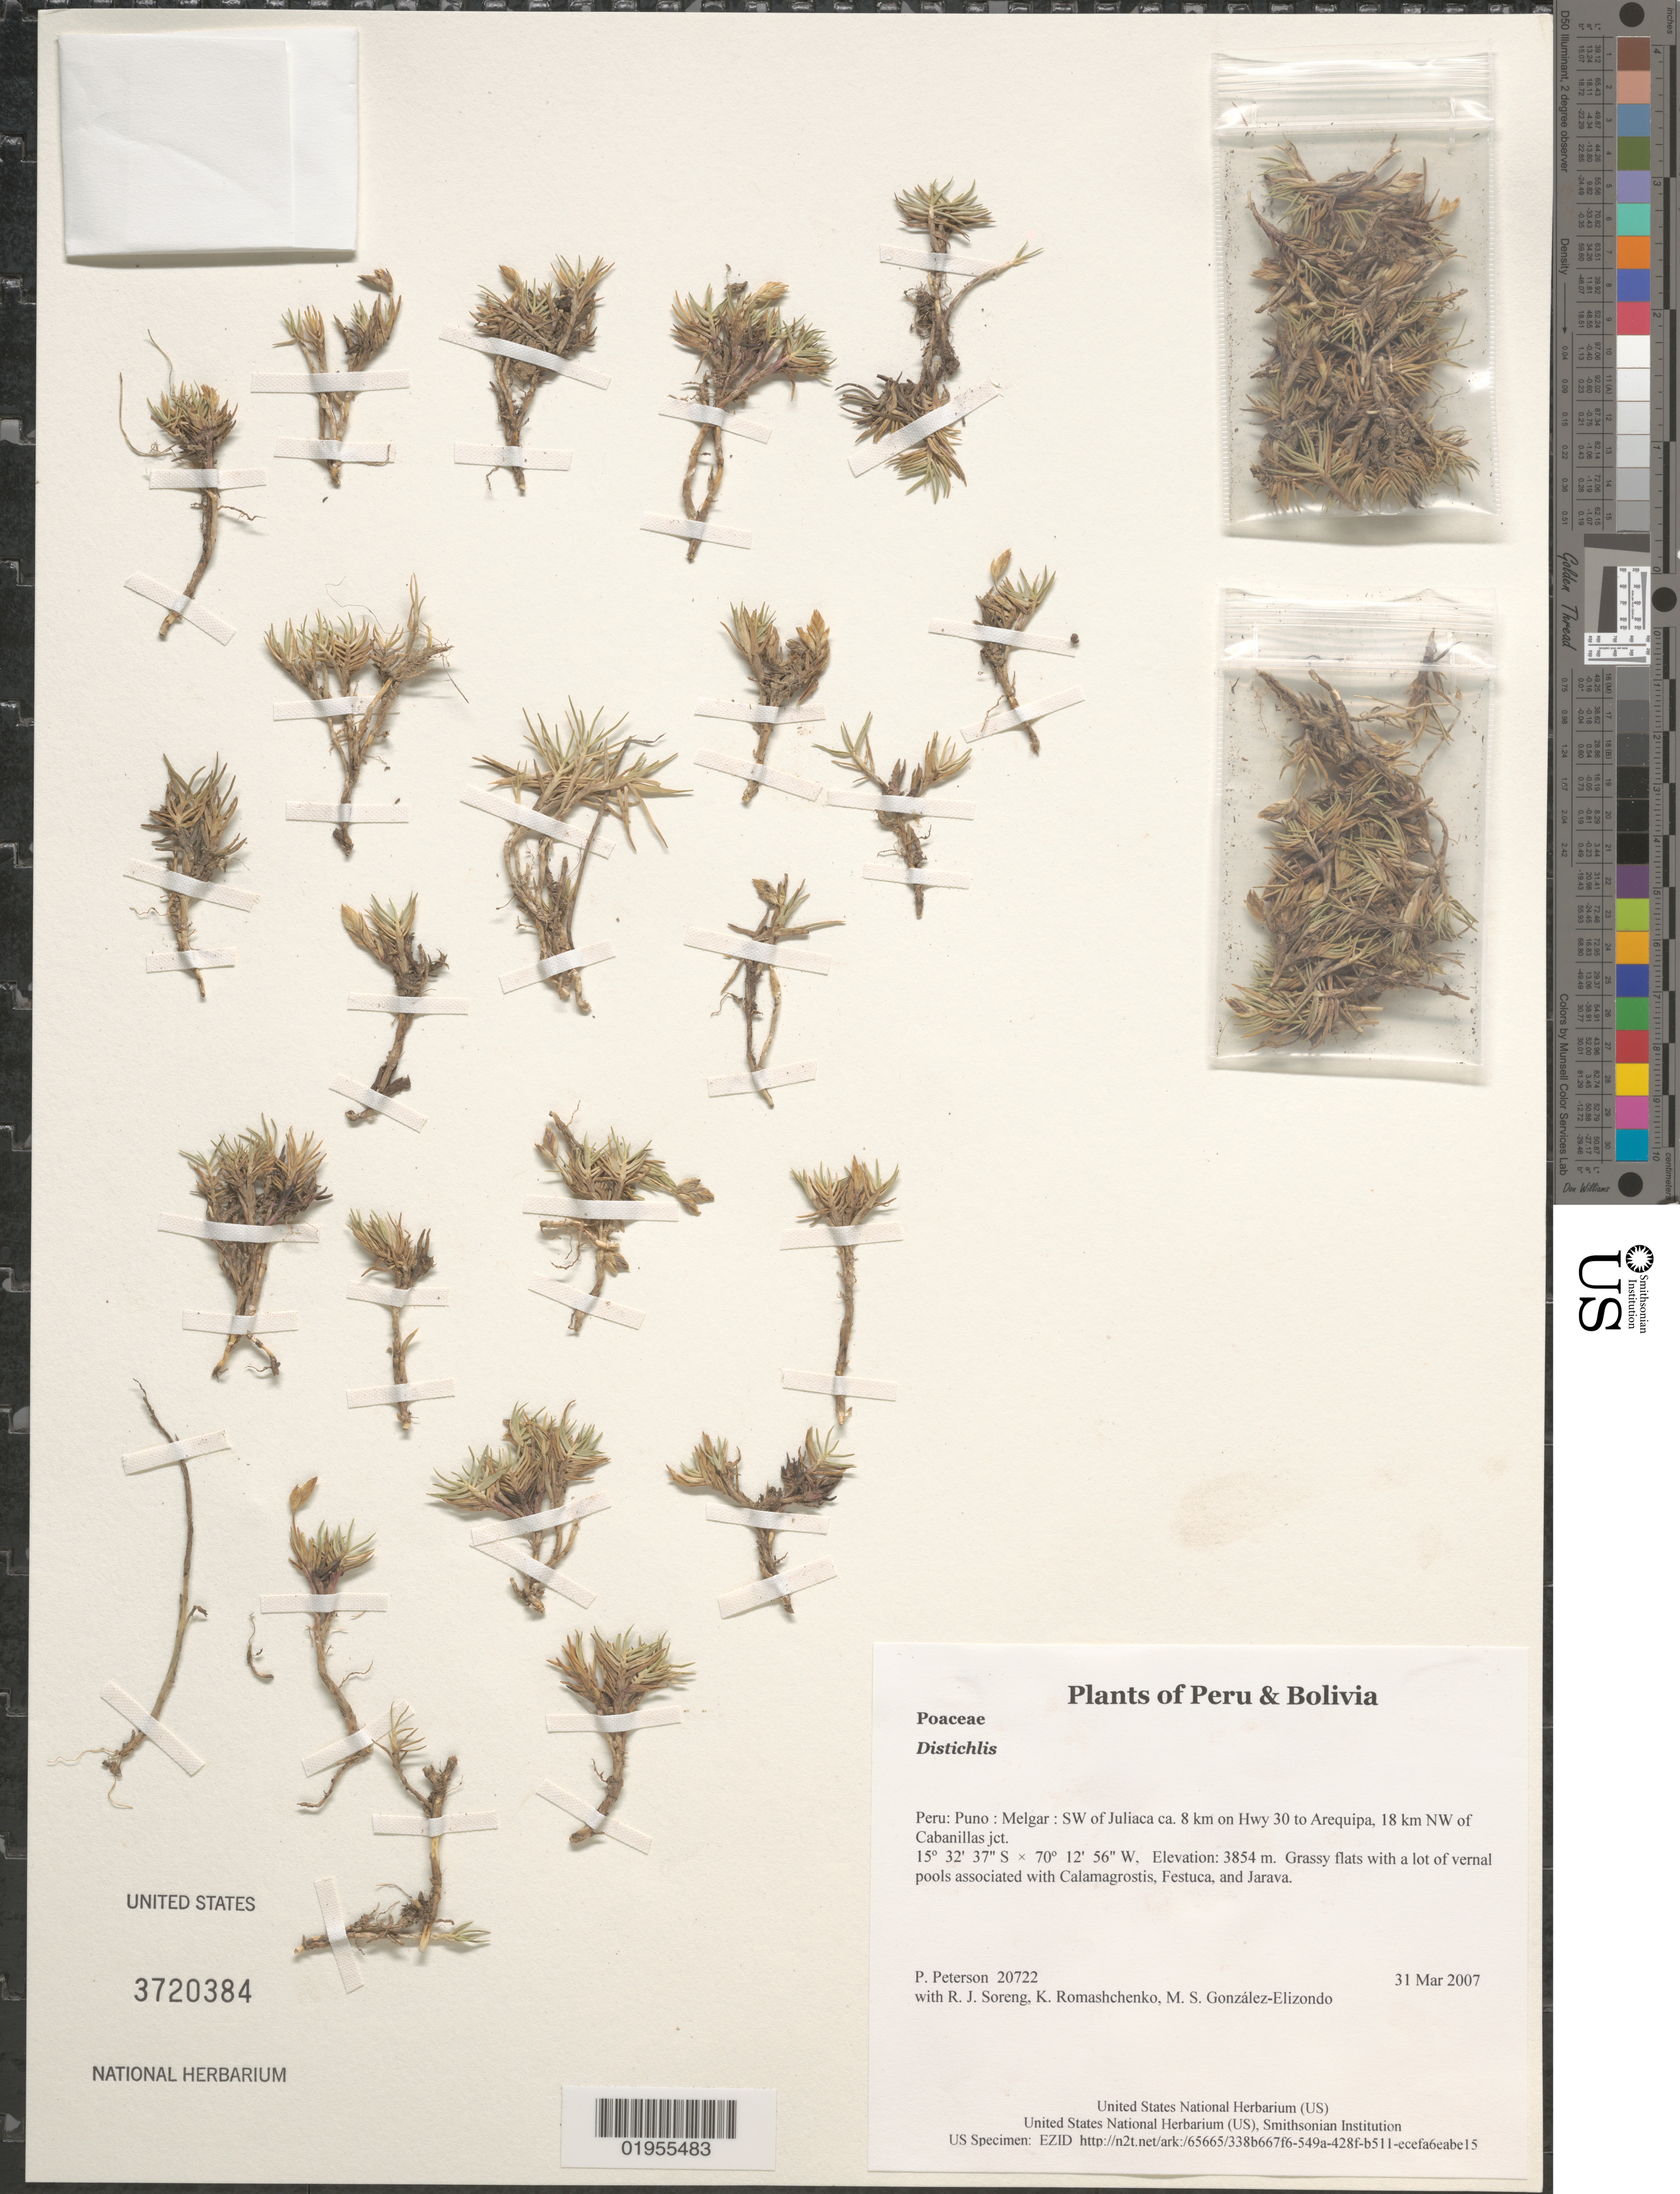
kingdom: Plantae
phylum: Tracheophyta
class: Liliopsida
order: Poales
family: Poaceae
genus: Distichlis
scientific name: Distichlis sp.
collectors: P. M. Peterson, R. J. Soreng, K. Romashchenko & M. S. González-Elizondo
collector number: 20722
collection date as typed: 31 Mar 2007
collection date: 2007-03-31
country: Peru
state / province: Puno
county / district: Melgar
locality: SW of Juliaca ca. 8 km on Hwy 30 to Arequipa, 18 km NW of Cabanillas jct.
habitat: Grassy flats with a lot of vernal pools associated with Calamagrostis, Festuca, and Jarava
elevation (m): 3854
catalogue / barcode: US 3720384